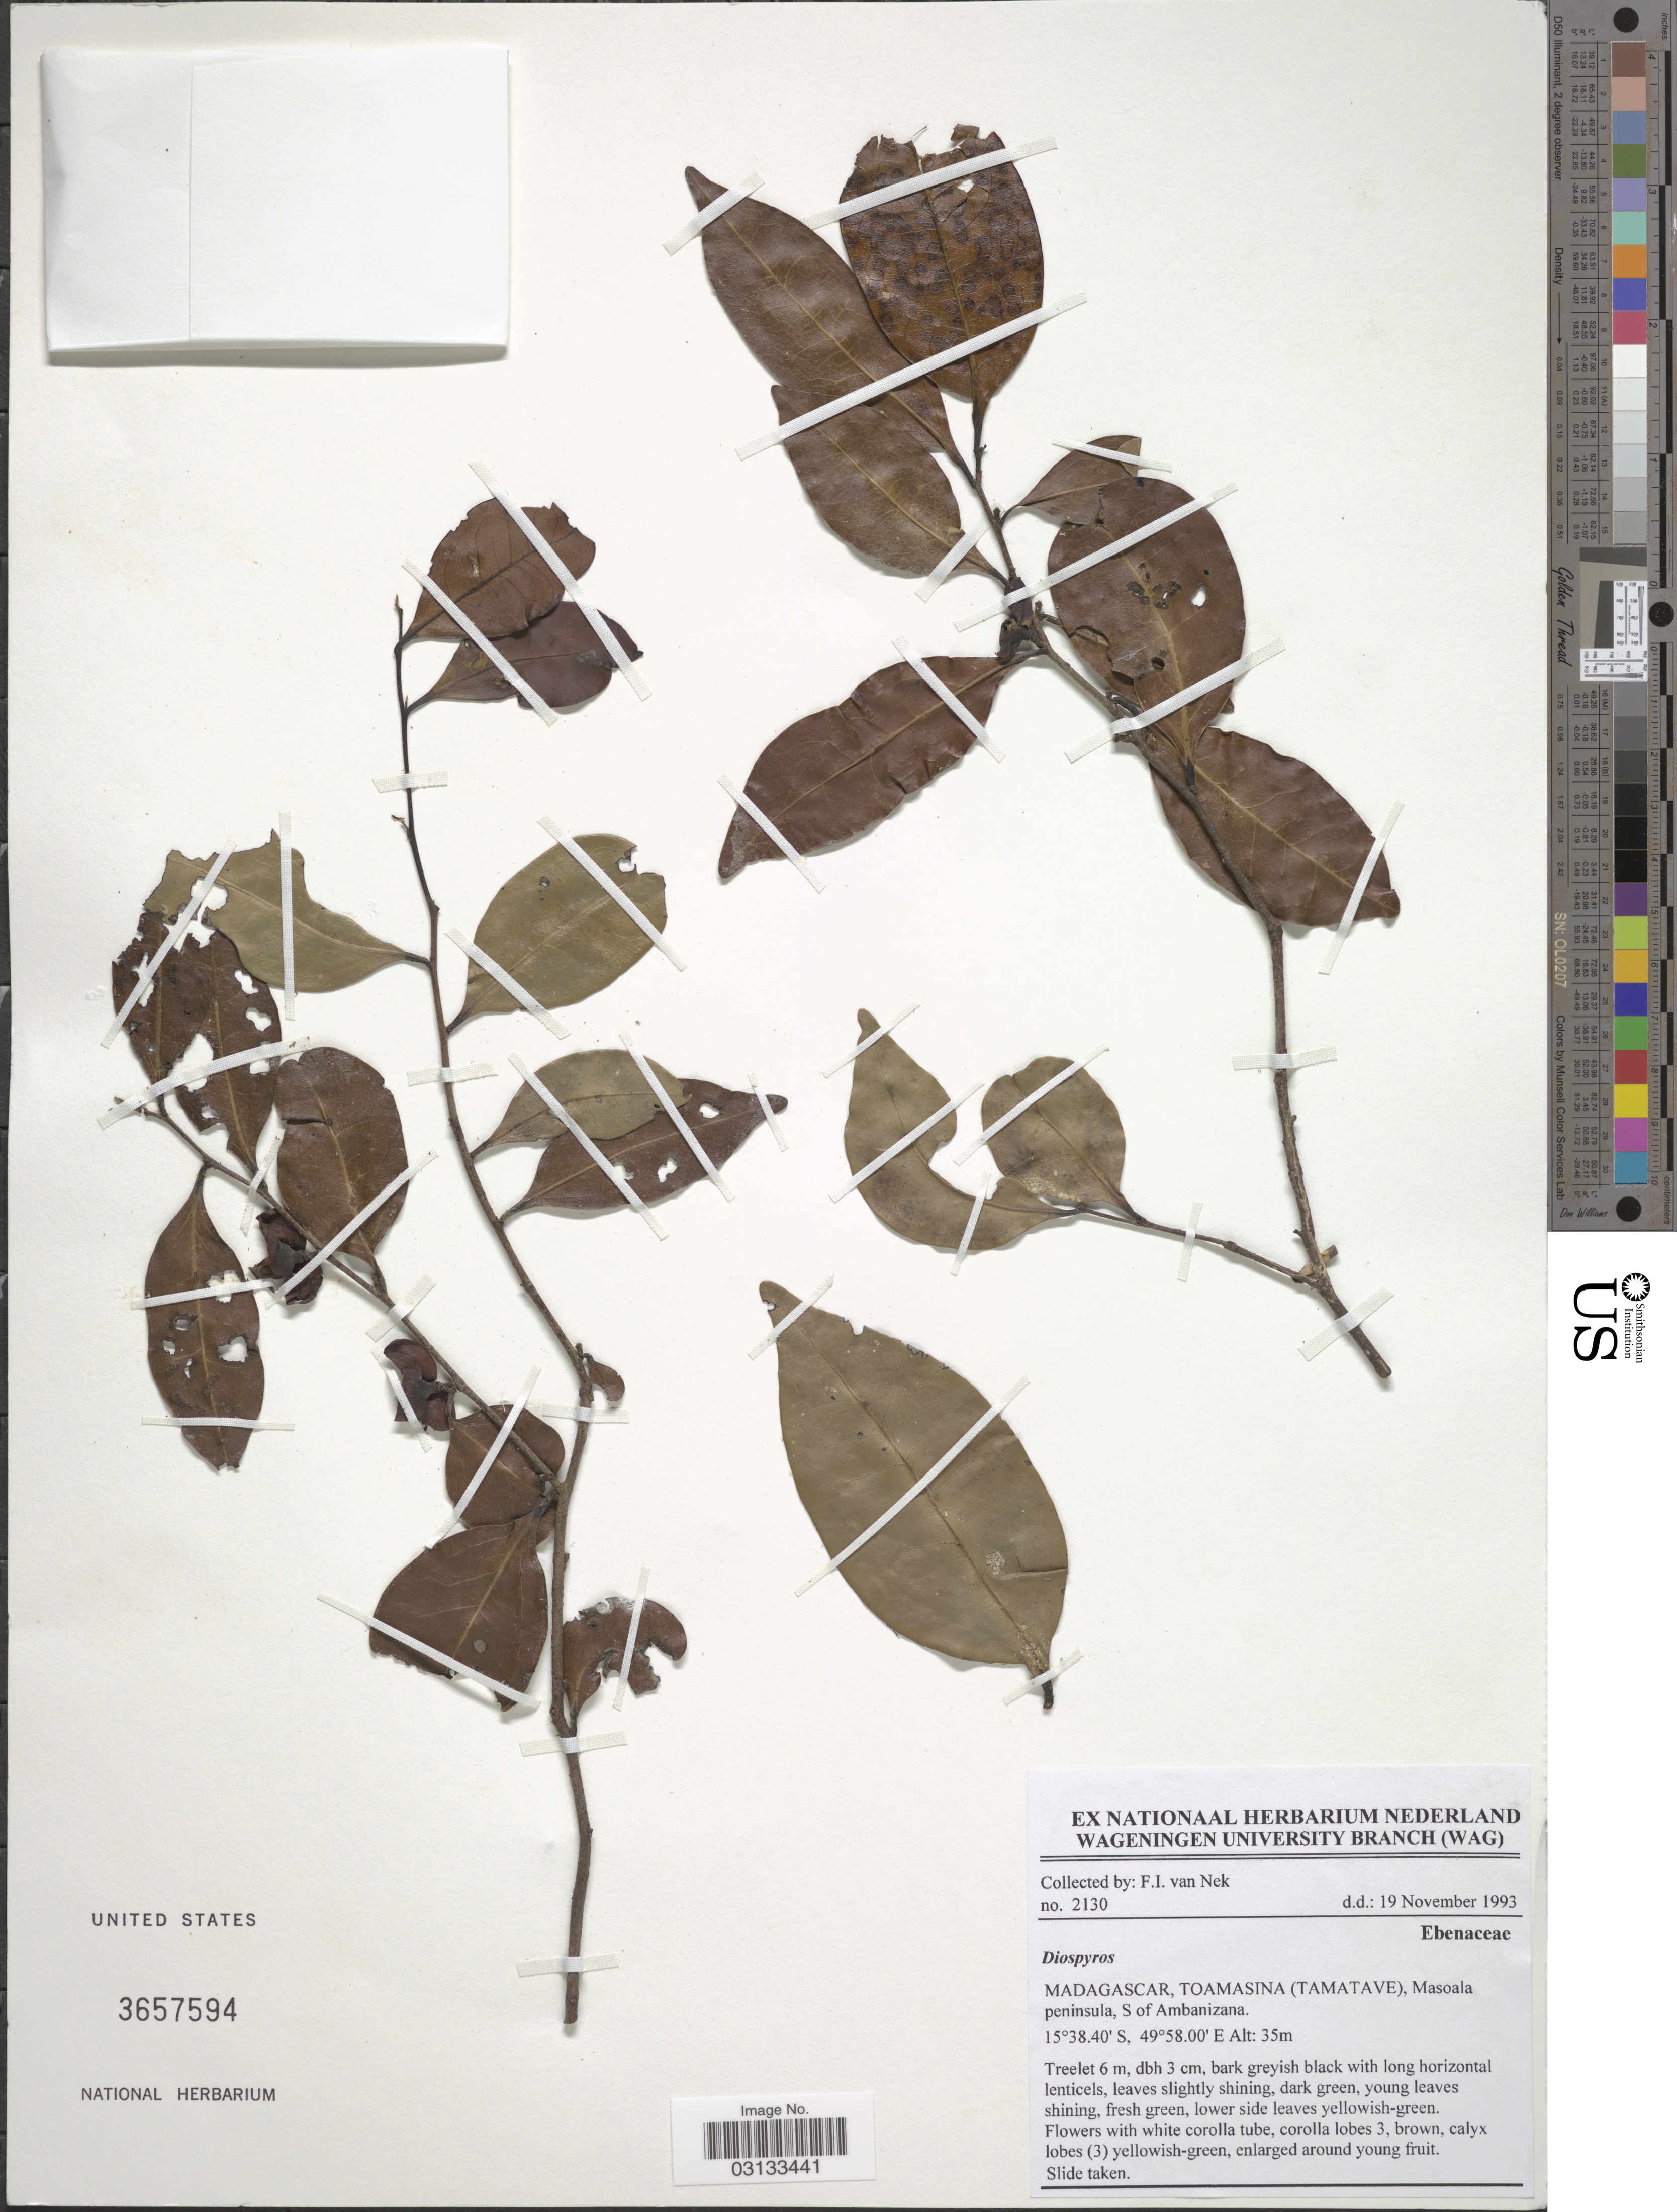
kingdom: Plantae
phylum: Tracheophyta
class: Magnoliopsida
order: Ericales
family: Ebenaceae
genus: Diospyros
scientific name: Diospyros sp.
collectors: F. van Nek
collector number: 2130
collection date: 1993-11-19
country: Madagascar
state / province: Analanjirofo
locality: Toamasina (Tamatave), Masoala peninsula, S of Ambanizana.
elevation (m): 35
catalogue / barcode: US 3657594